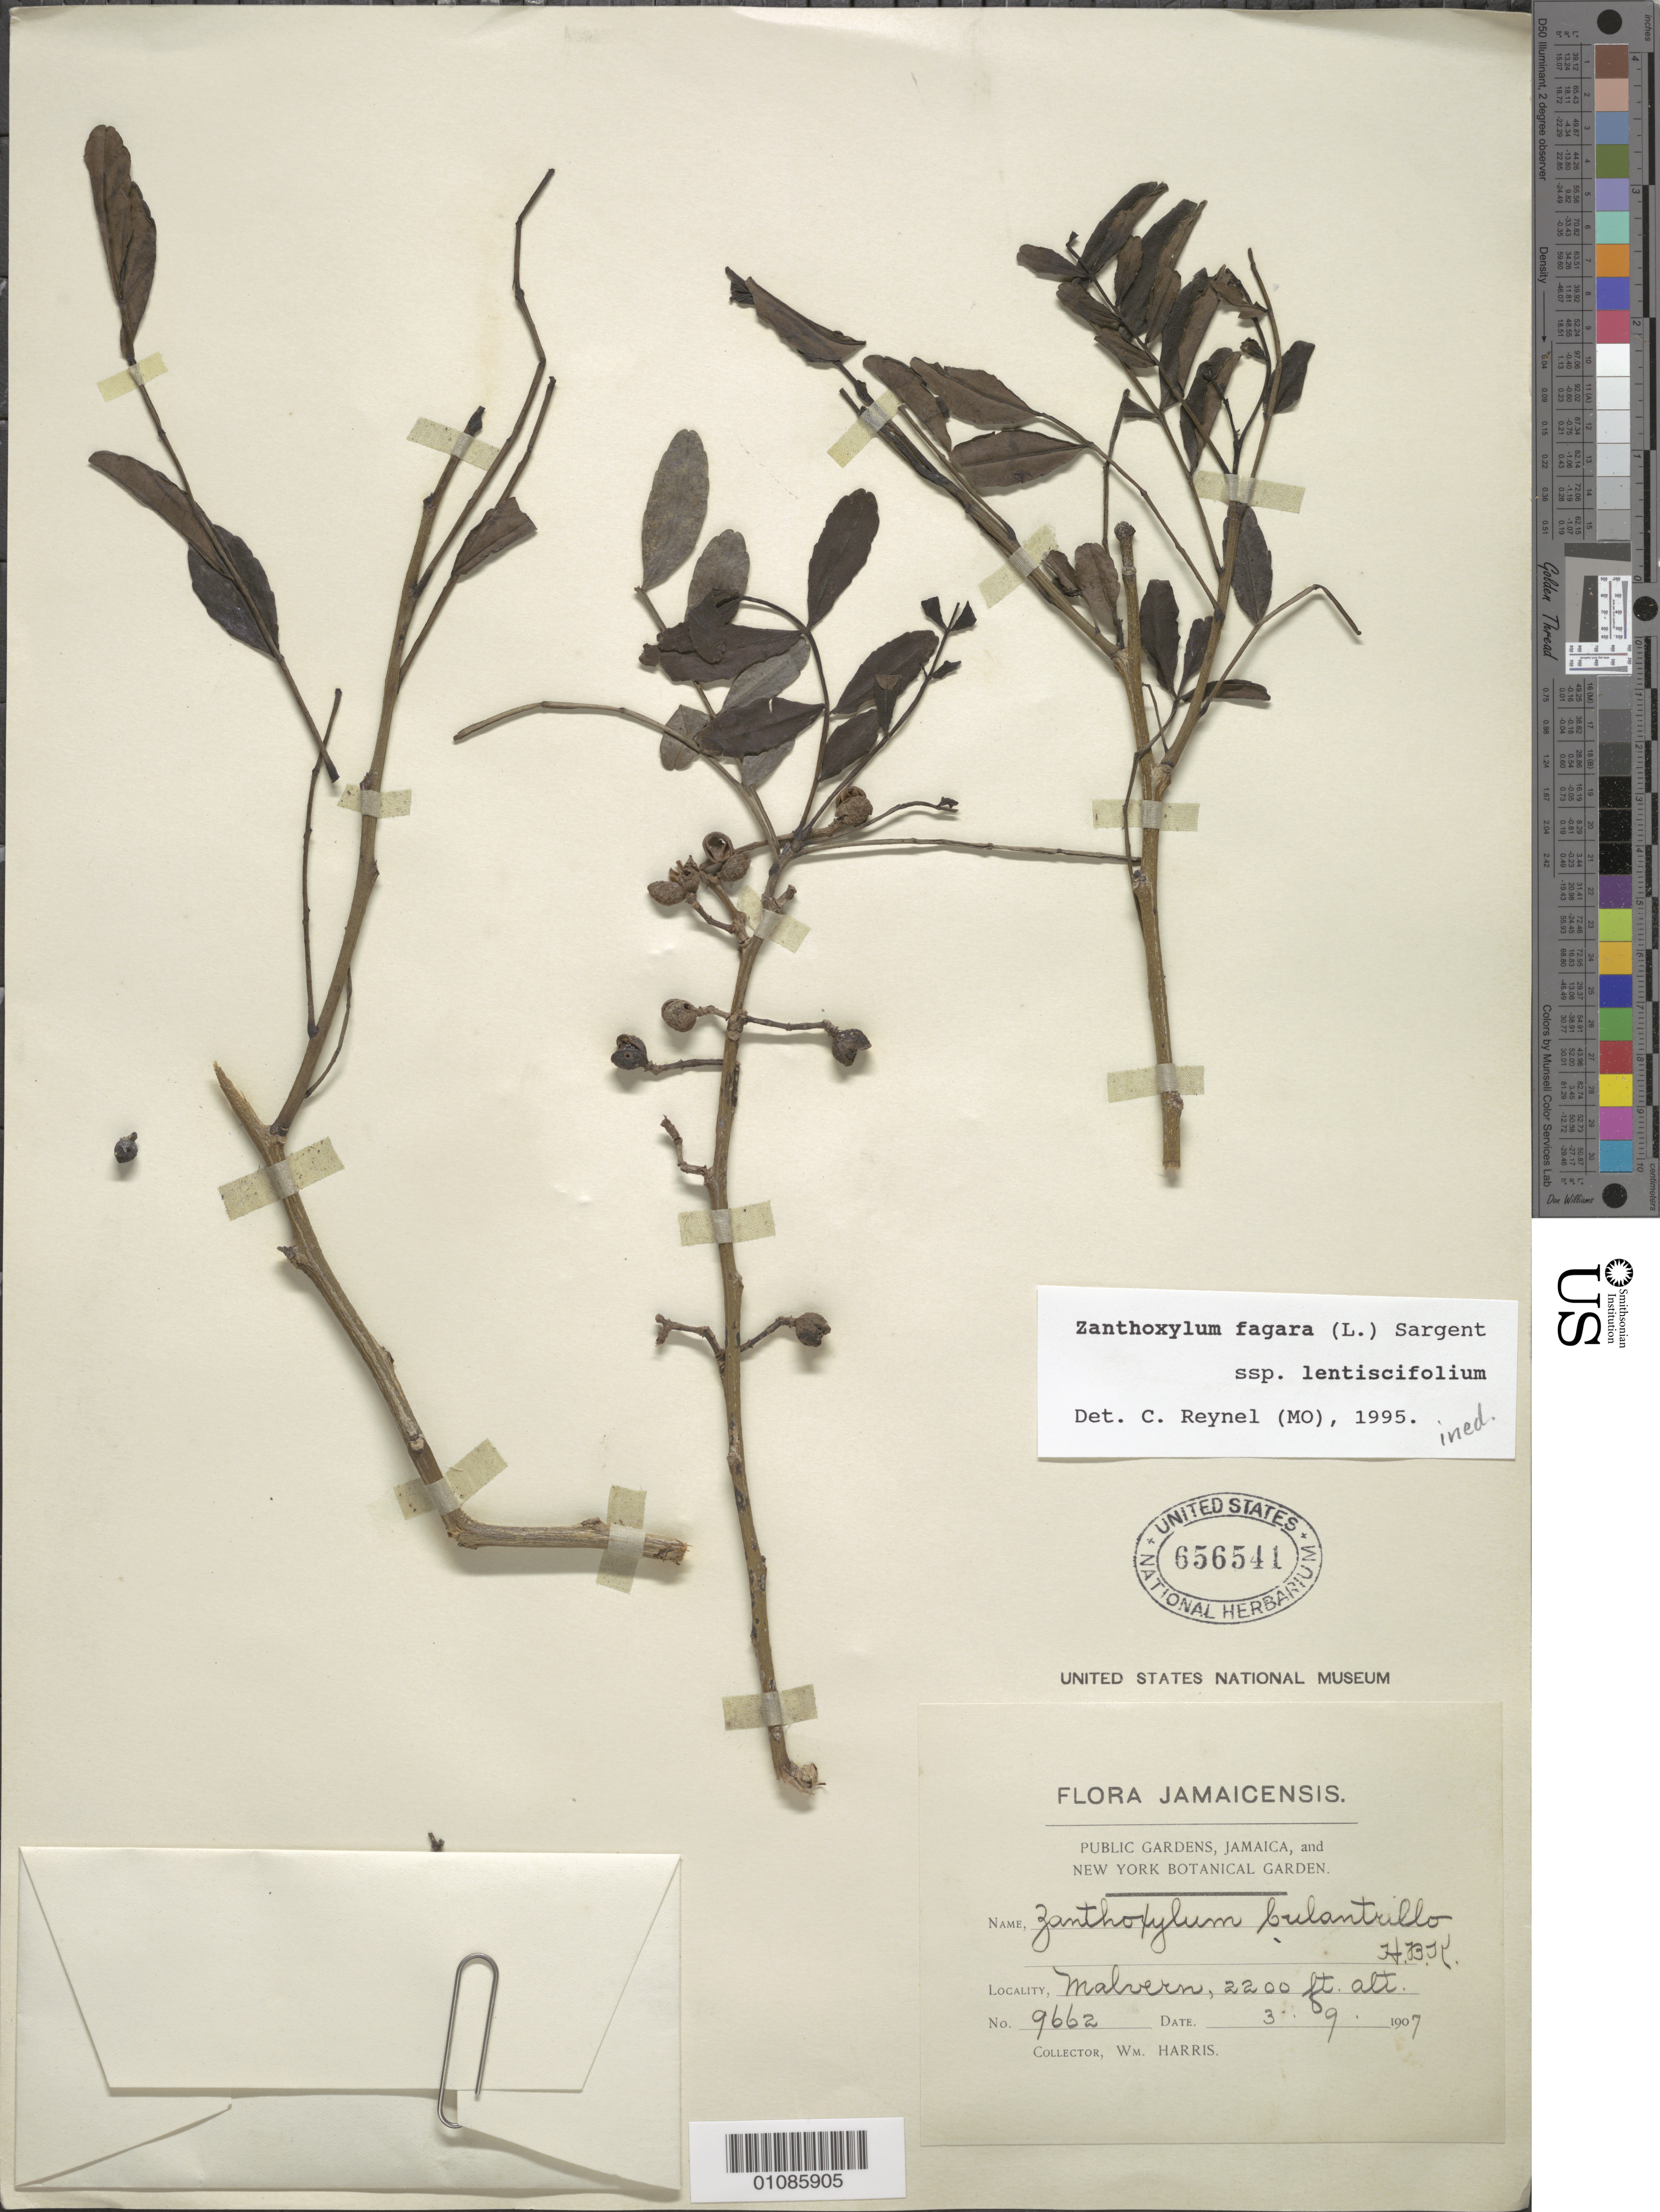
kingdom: Plantae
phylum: Tracheophyta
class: Magnoliopsida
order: Sapindales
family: Rutaceae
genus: Zanthoxylum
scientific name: Zanthoxylum fagara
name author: (L.) Sarg.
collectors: W. Harris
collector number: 9662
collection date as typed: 03 Sep 1907 or 09 Mar 1907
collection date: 1907-03-09 or 1907-09-03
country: Jamaica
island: Jamaica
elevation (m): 671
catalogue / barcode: US 656541